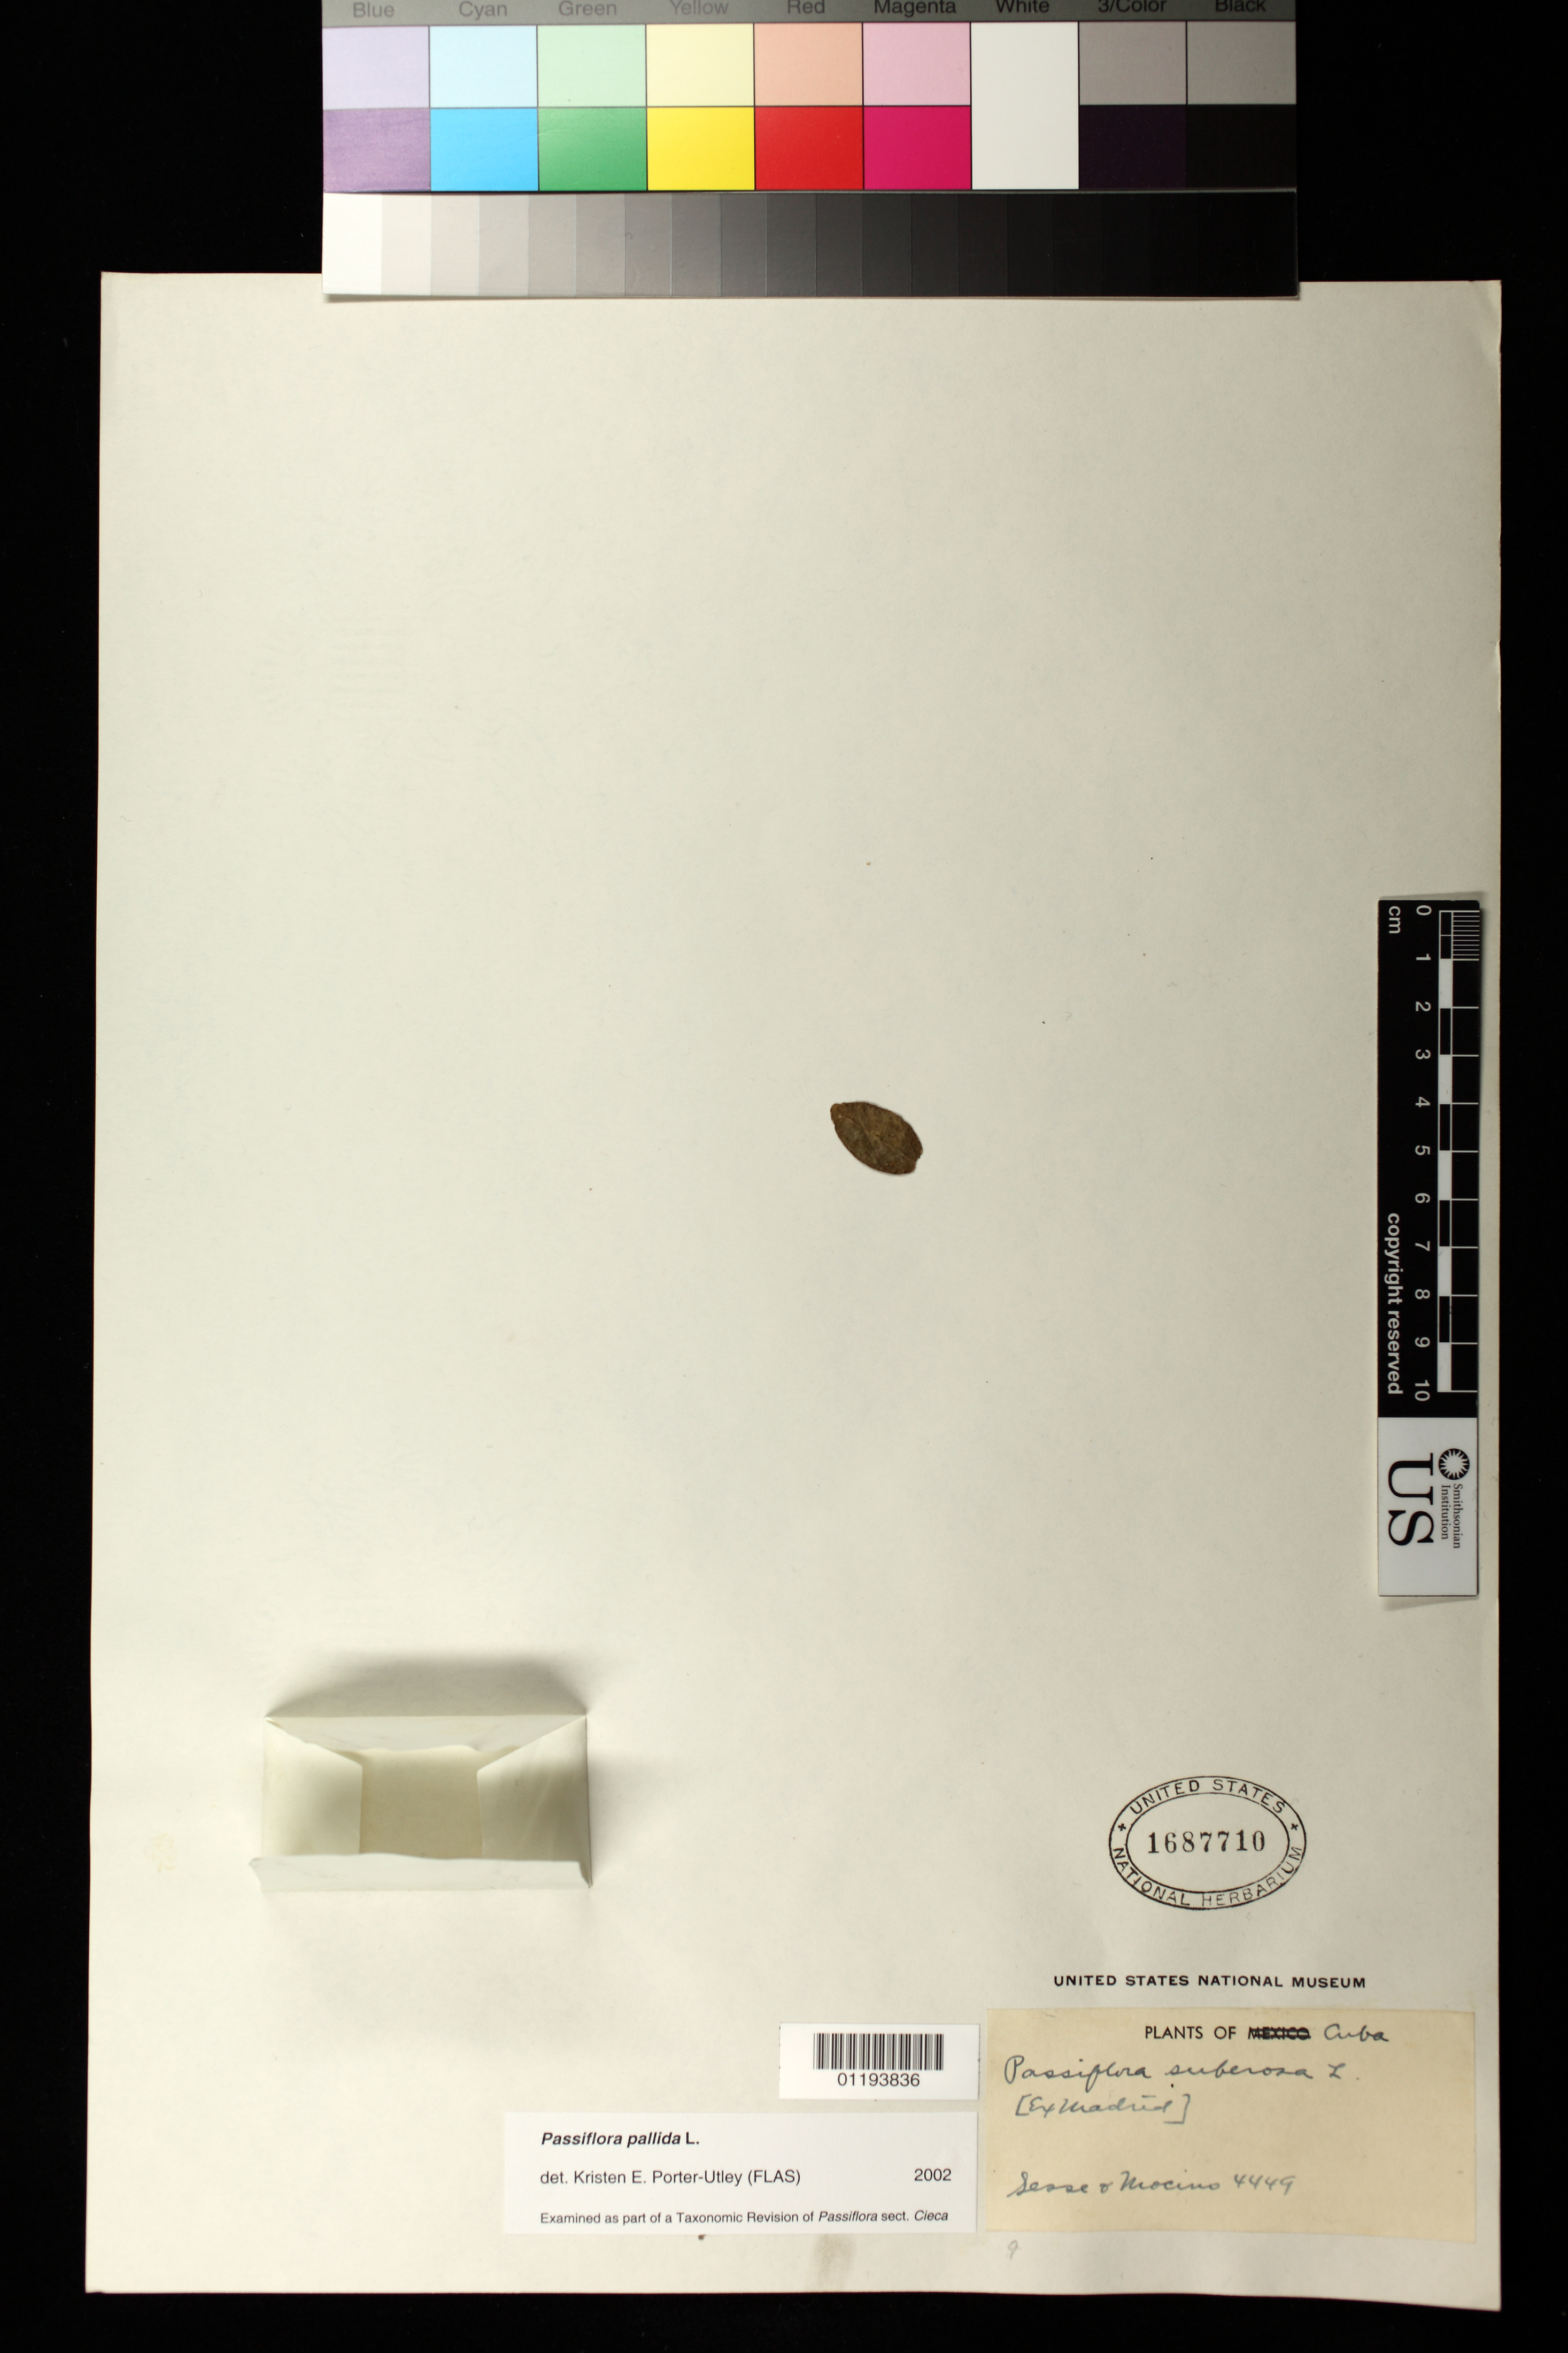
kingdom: Plantae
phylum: Tracheophyta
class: Magnoliopsida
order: Malpighiales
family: Passifloraceae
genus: Passiflora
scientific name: Passiflora pallida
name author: L.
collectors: M. Sessé y Lacasta & J. M. Mociño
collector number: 4449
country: Cuba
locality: (Ex Madrid)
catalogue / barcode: US 1687710